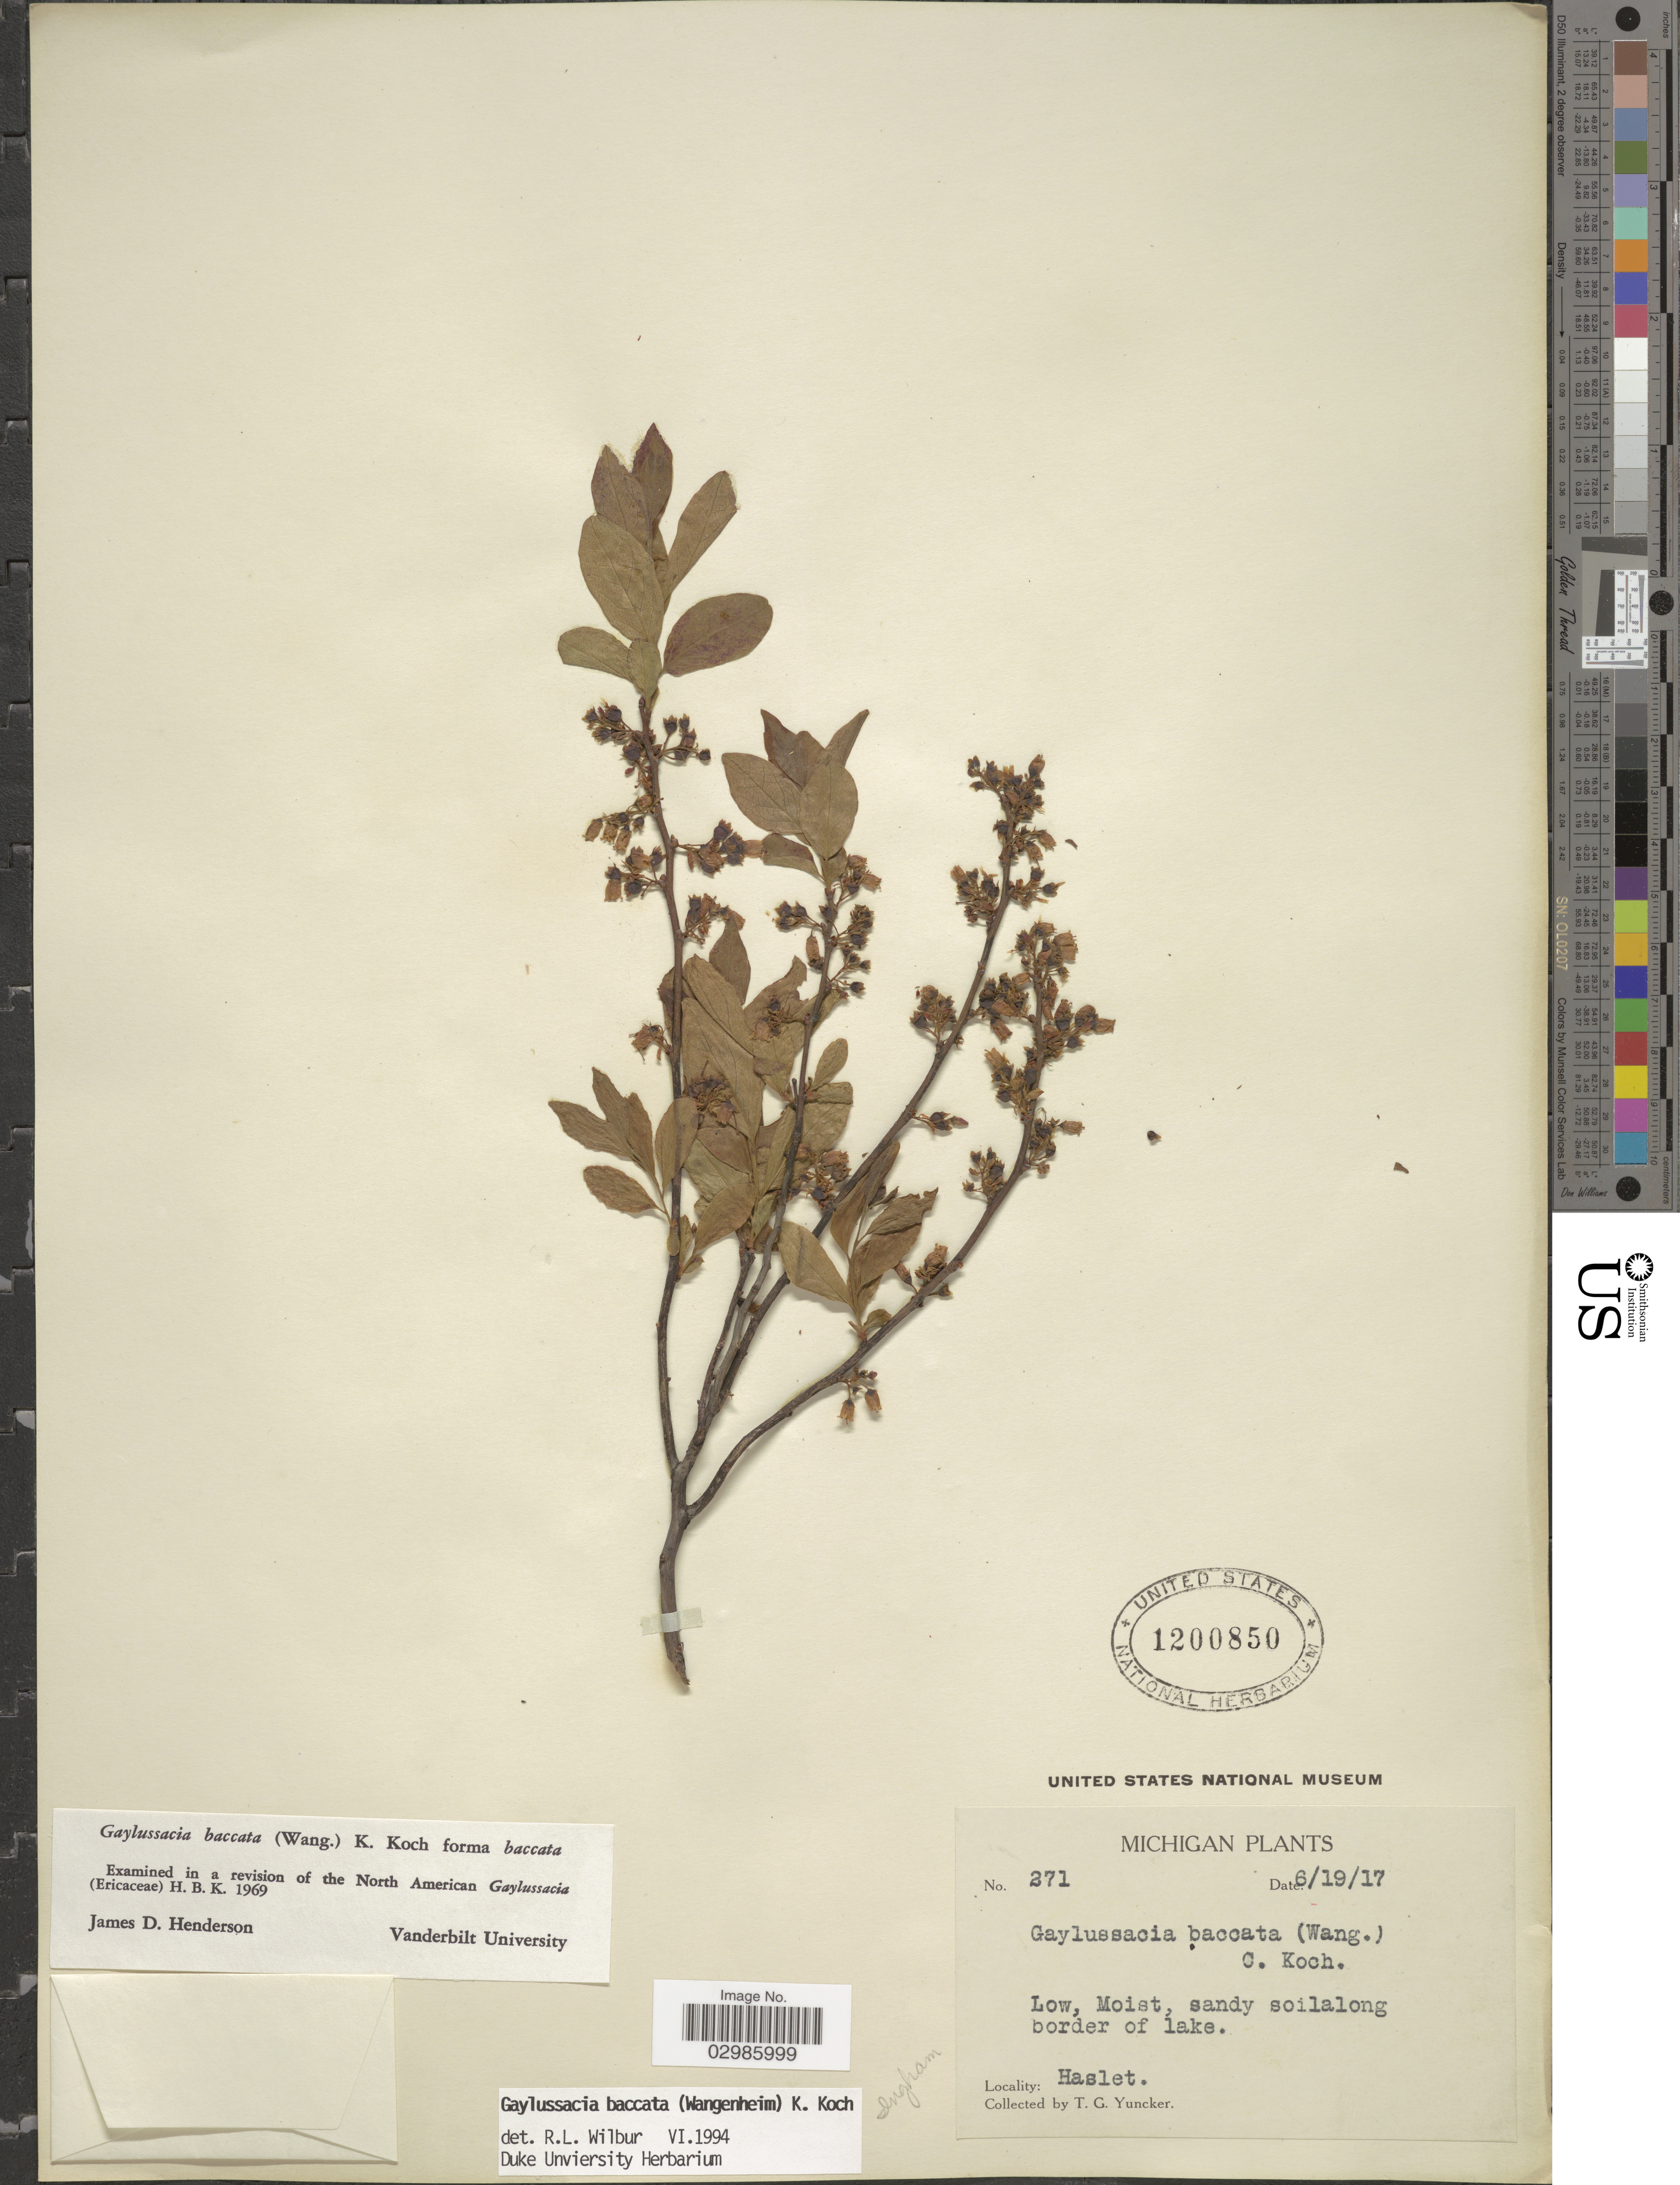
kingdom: Plantae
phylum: Tracheophyta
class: Magnoliopsida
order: Ericales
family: Ericaceae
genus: Gaylussacia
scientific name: Gaylussacia baccata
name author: (Wangenh.) K. Koch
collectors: T. G. Yuncker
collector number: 271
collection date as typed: Transcribed d/m/y: 19/6/17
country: United States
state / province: Michigan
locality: Ingham. Border of lake. Haslet.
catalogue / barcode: US 1200850